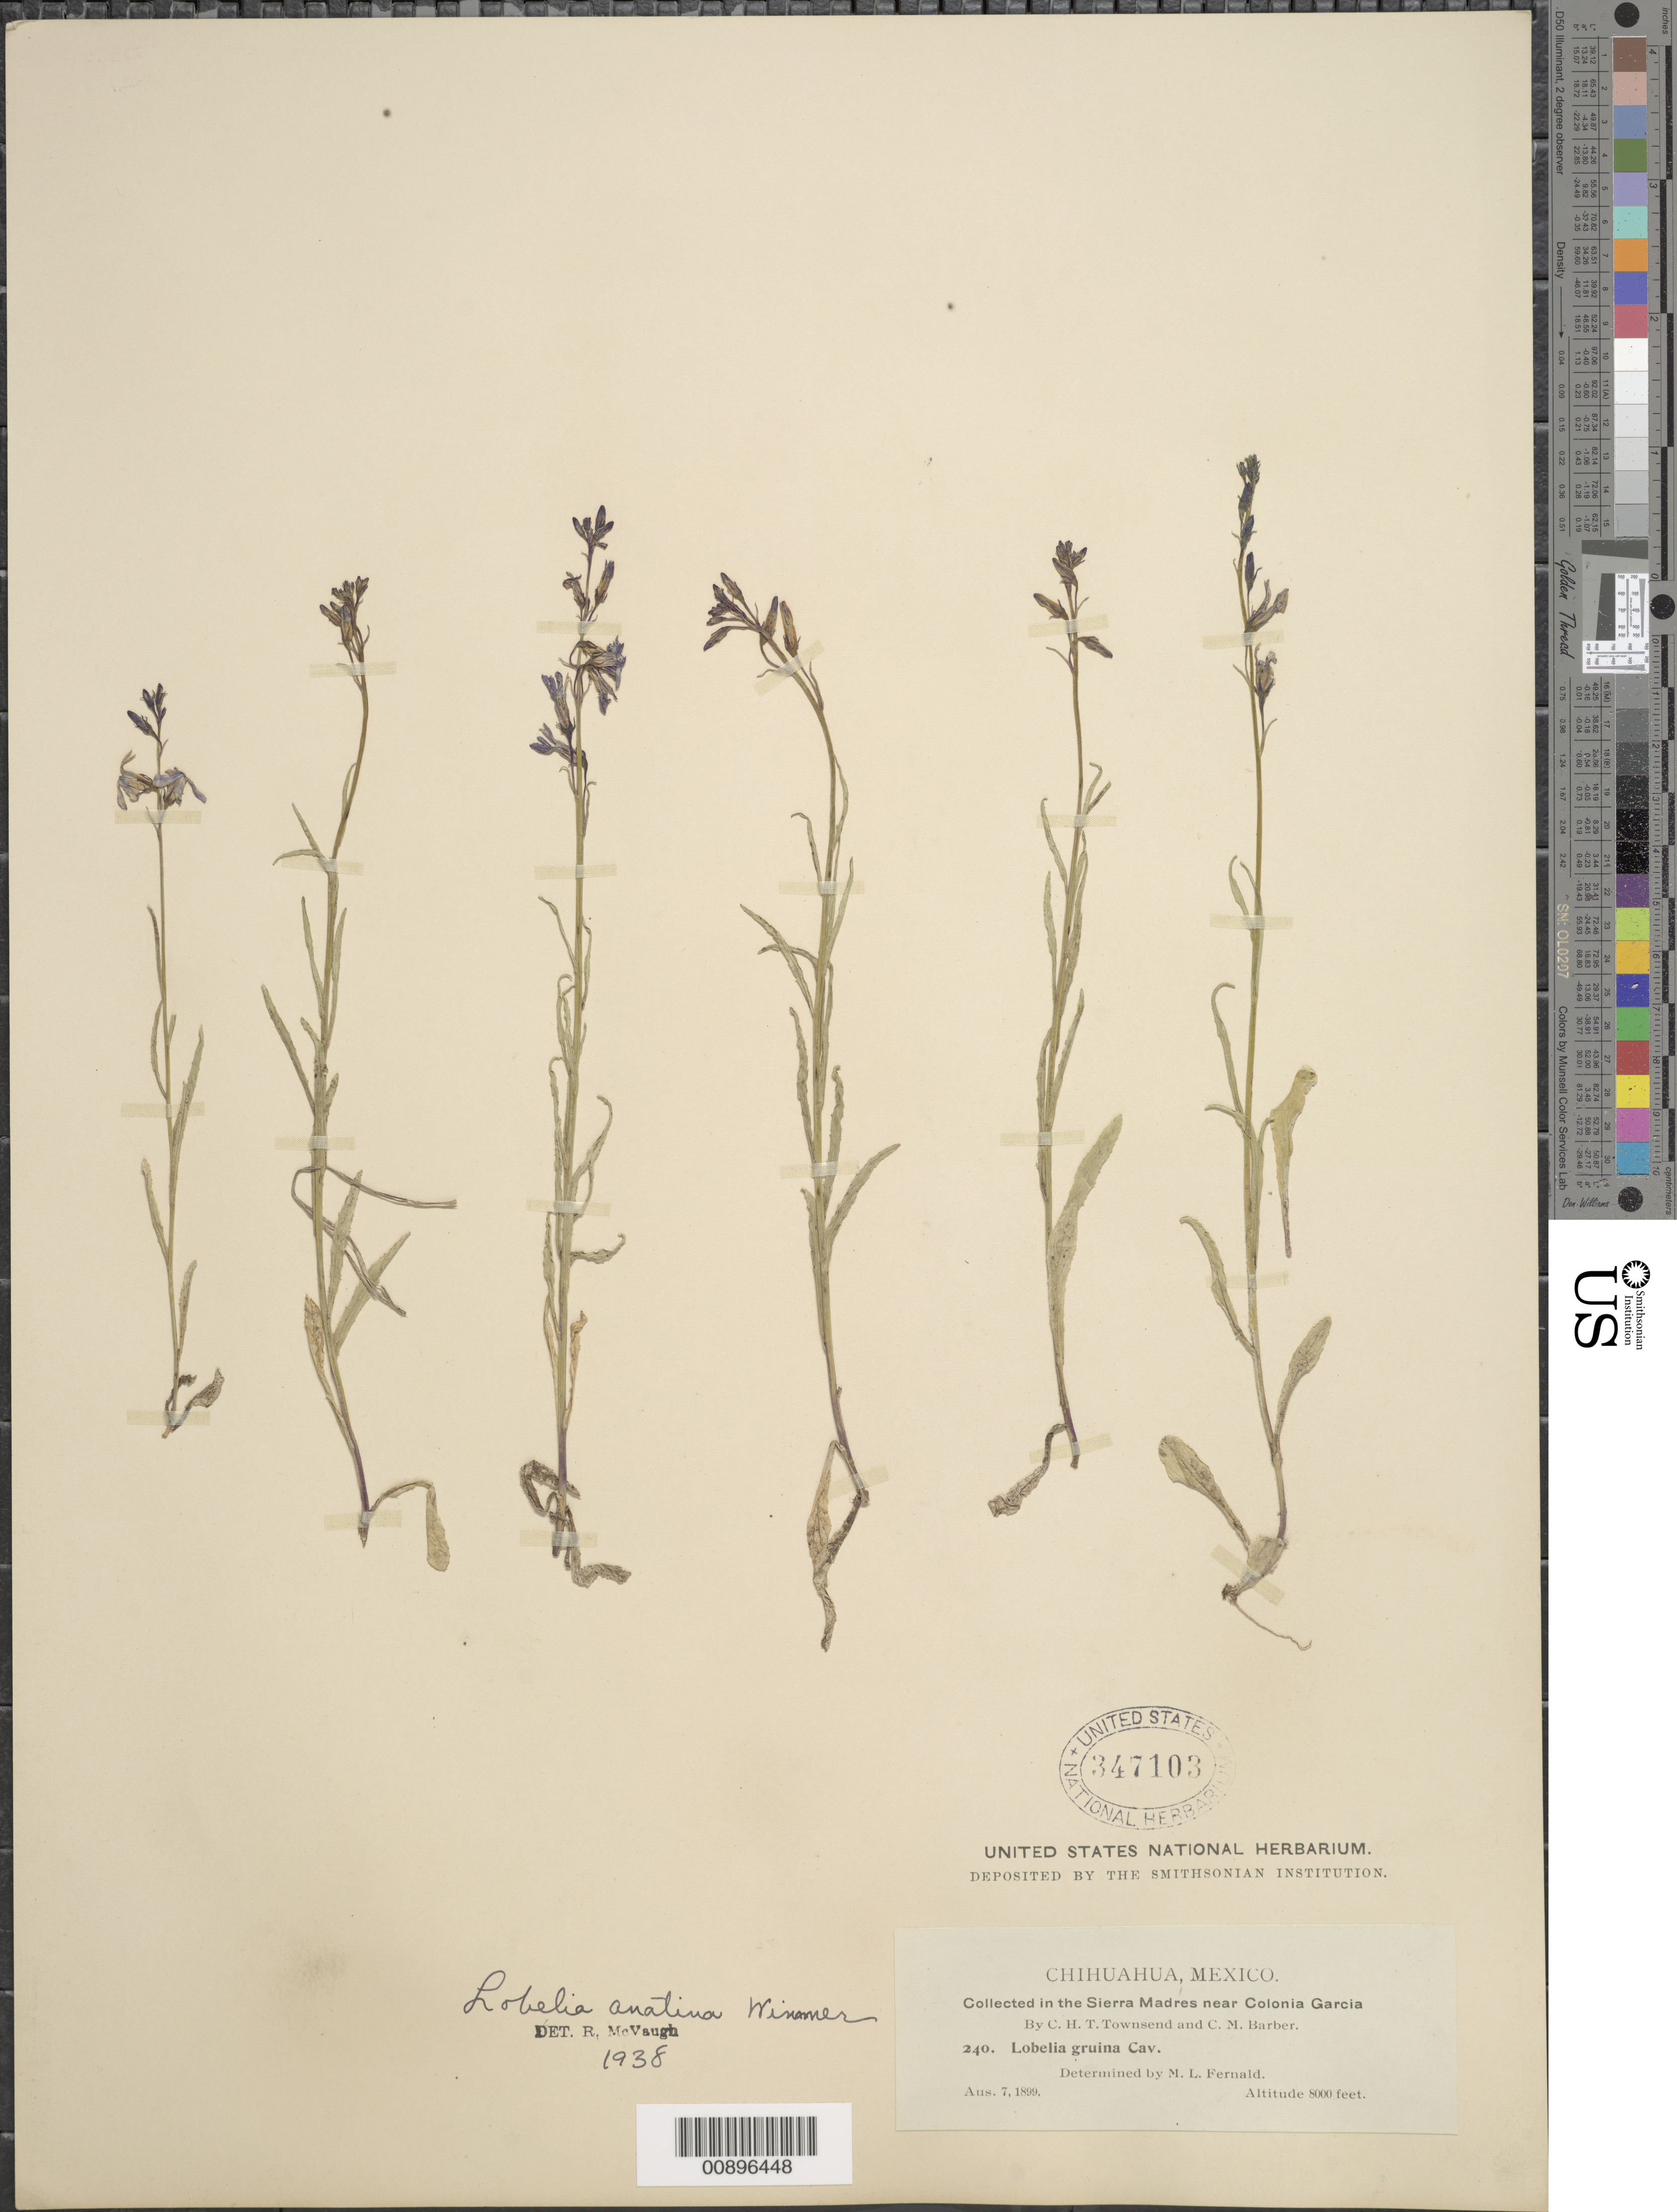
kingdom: Plantae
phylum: Tracheophyta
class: Magnoliopsida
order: Asterales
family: Campanulaceae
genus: Lobelia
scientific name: Lobelia anatina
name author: E. Wimm.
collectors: C. H. T. Townsend & C. Barber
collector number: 240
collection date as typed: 07 Aug 1899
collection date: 1899-08-07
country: Mexico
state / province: Chihuahua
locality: Sierra Madre near Colonia García, Chihuahua.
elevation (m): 2438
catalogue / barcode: US 347103